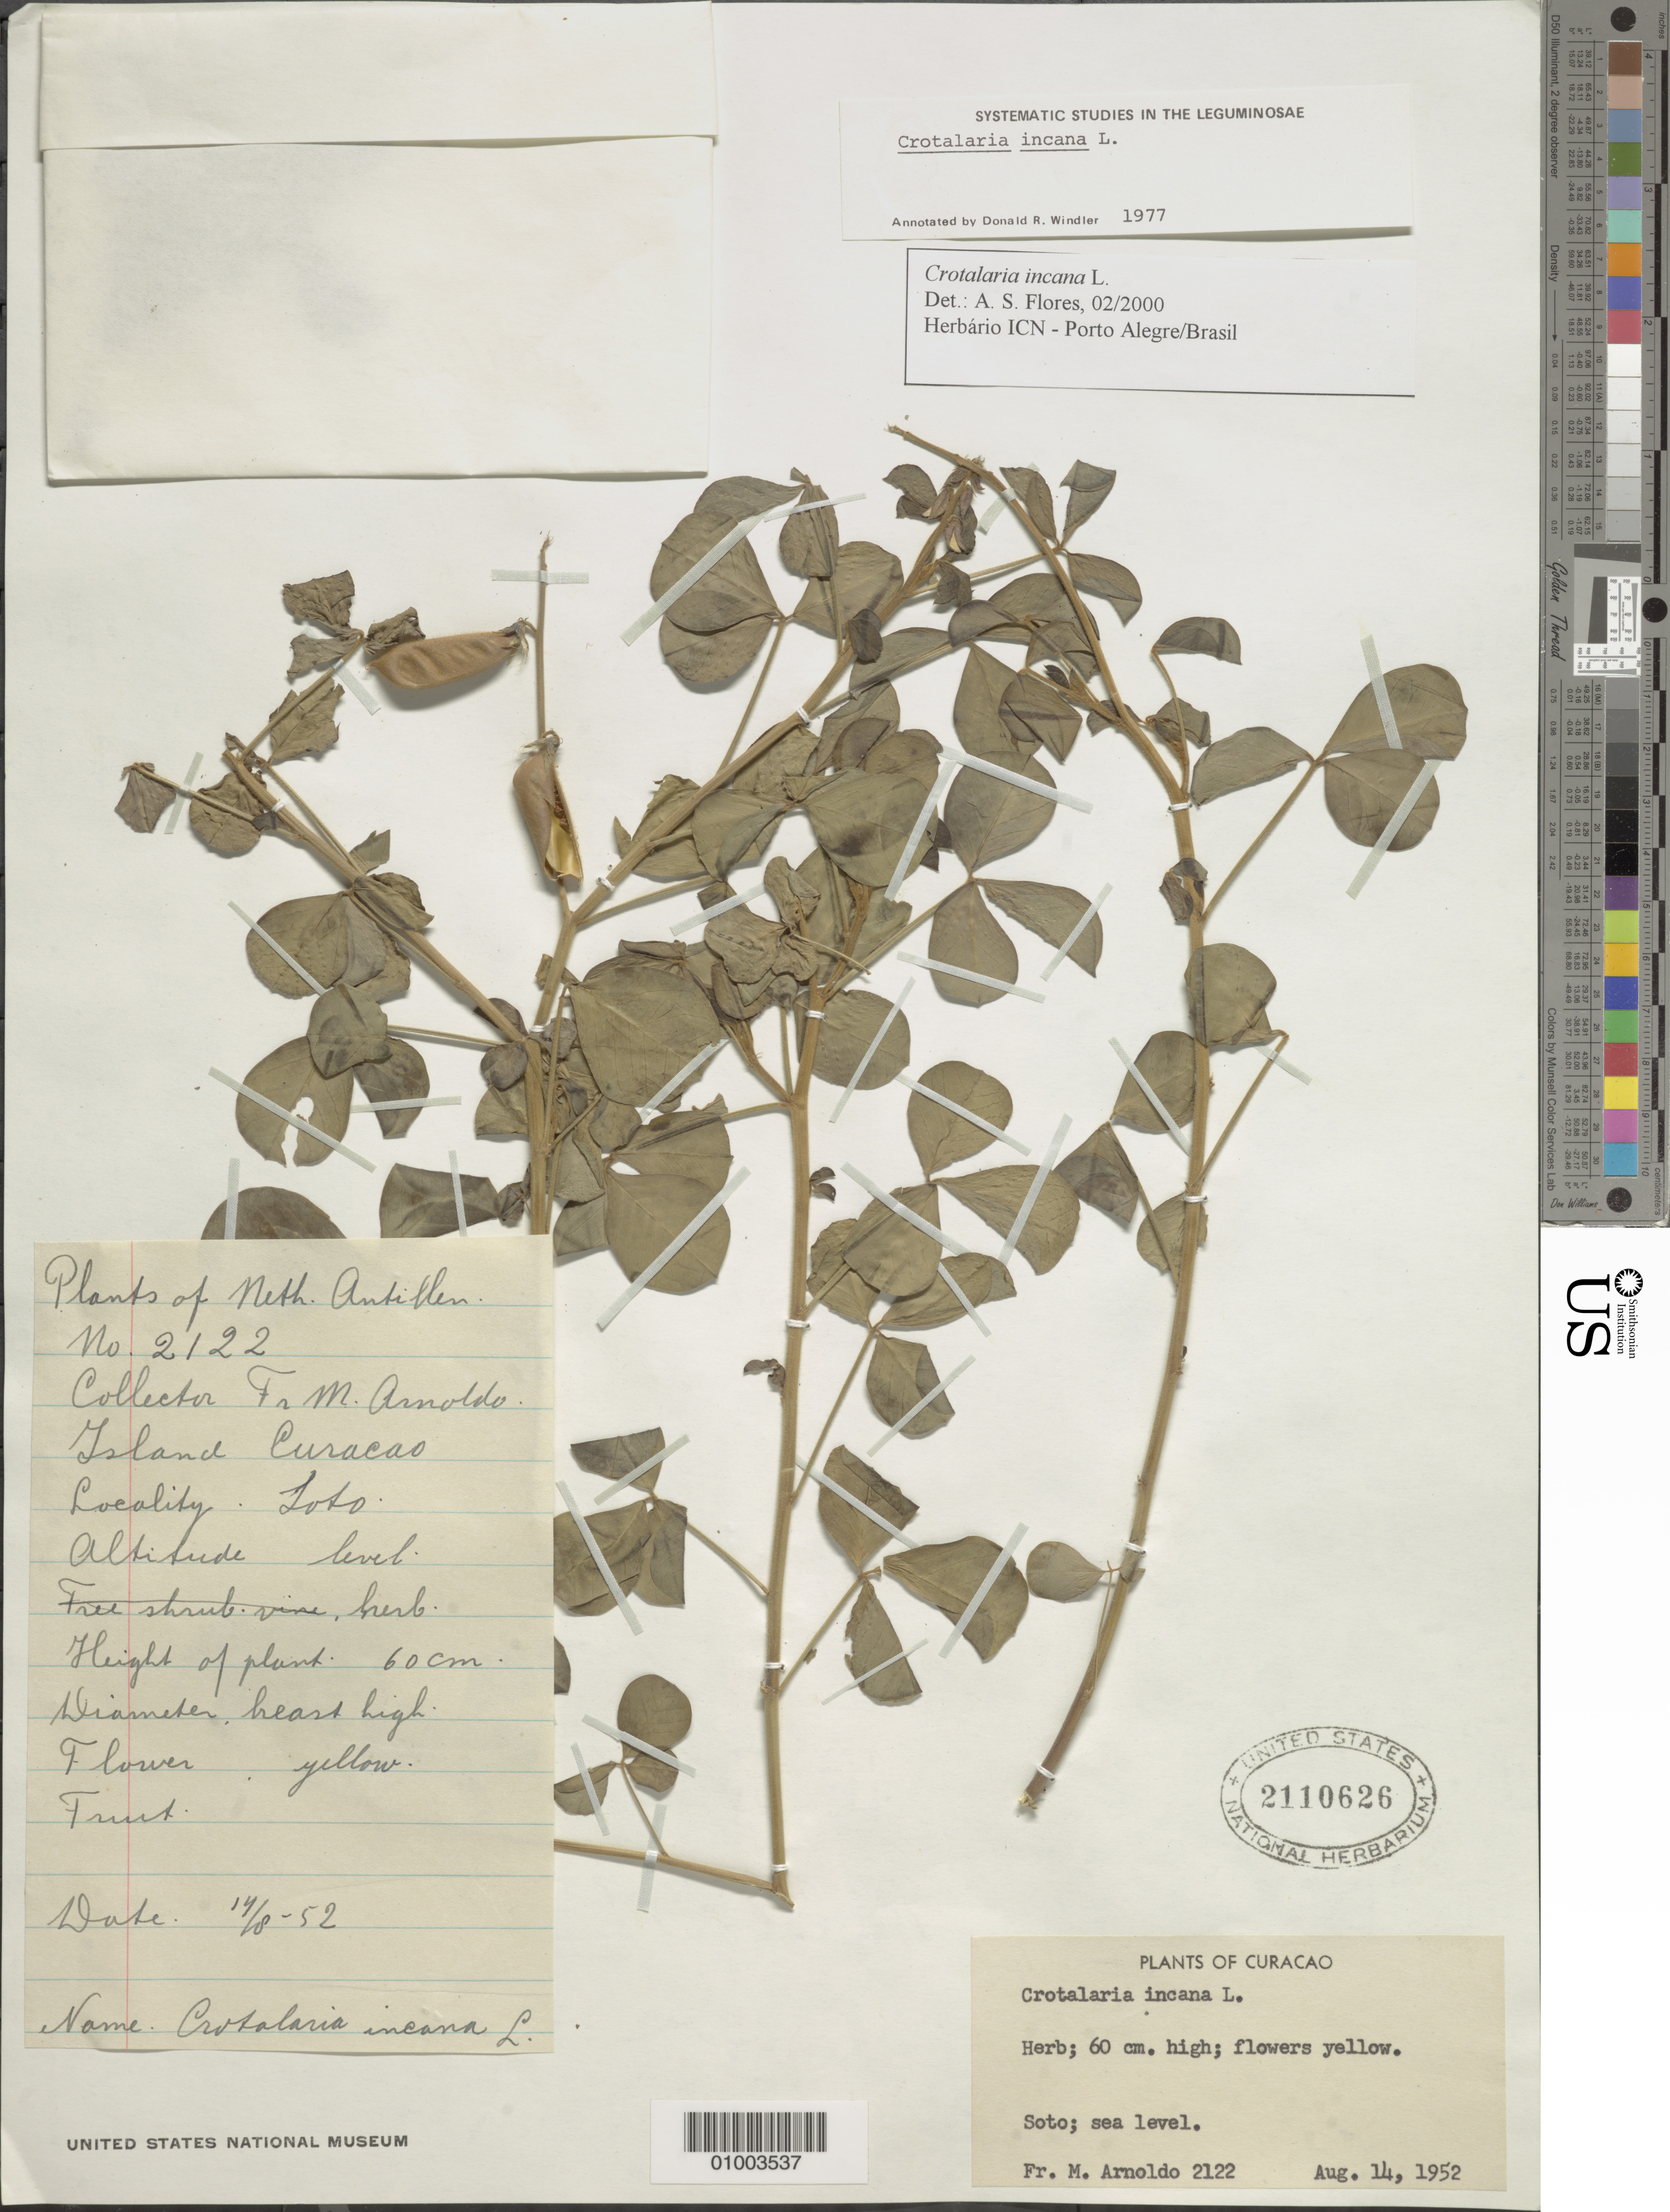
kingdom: Plantae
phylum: Tracheophyta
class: Magnoliopsida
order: Fabales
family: Fabaceae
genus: Crotalaria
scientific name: Crotalaria incana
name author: L.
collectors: N. Arnoldo-Broeders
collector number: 2122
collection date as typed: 14 Aug 1952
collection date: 1952-08-14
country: Curaçao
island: Curaçao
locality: Herb; 60cm high; flowers yellow. Altitude level, fruit.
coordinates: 0 N, 0 E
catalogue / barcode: US 2110626